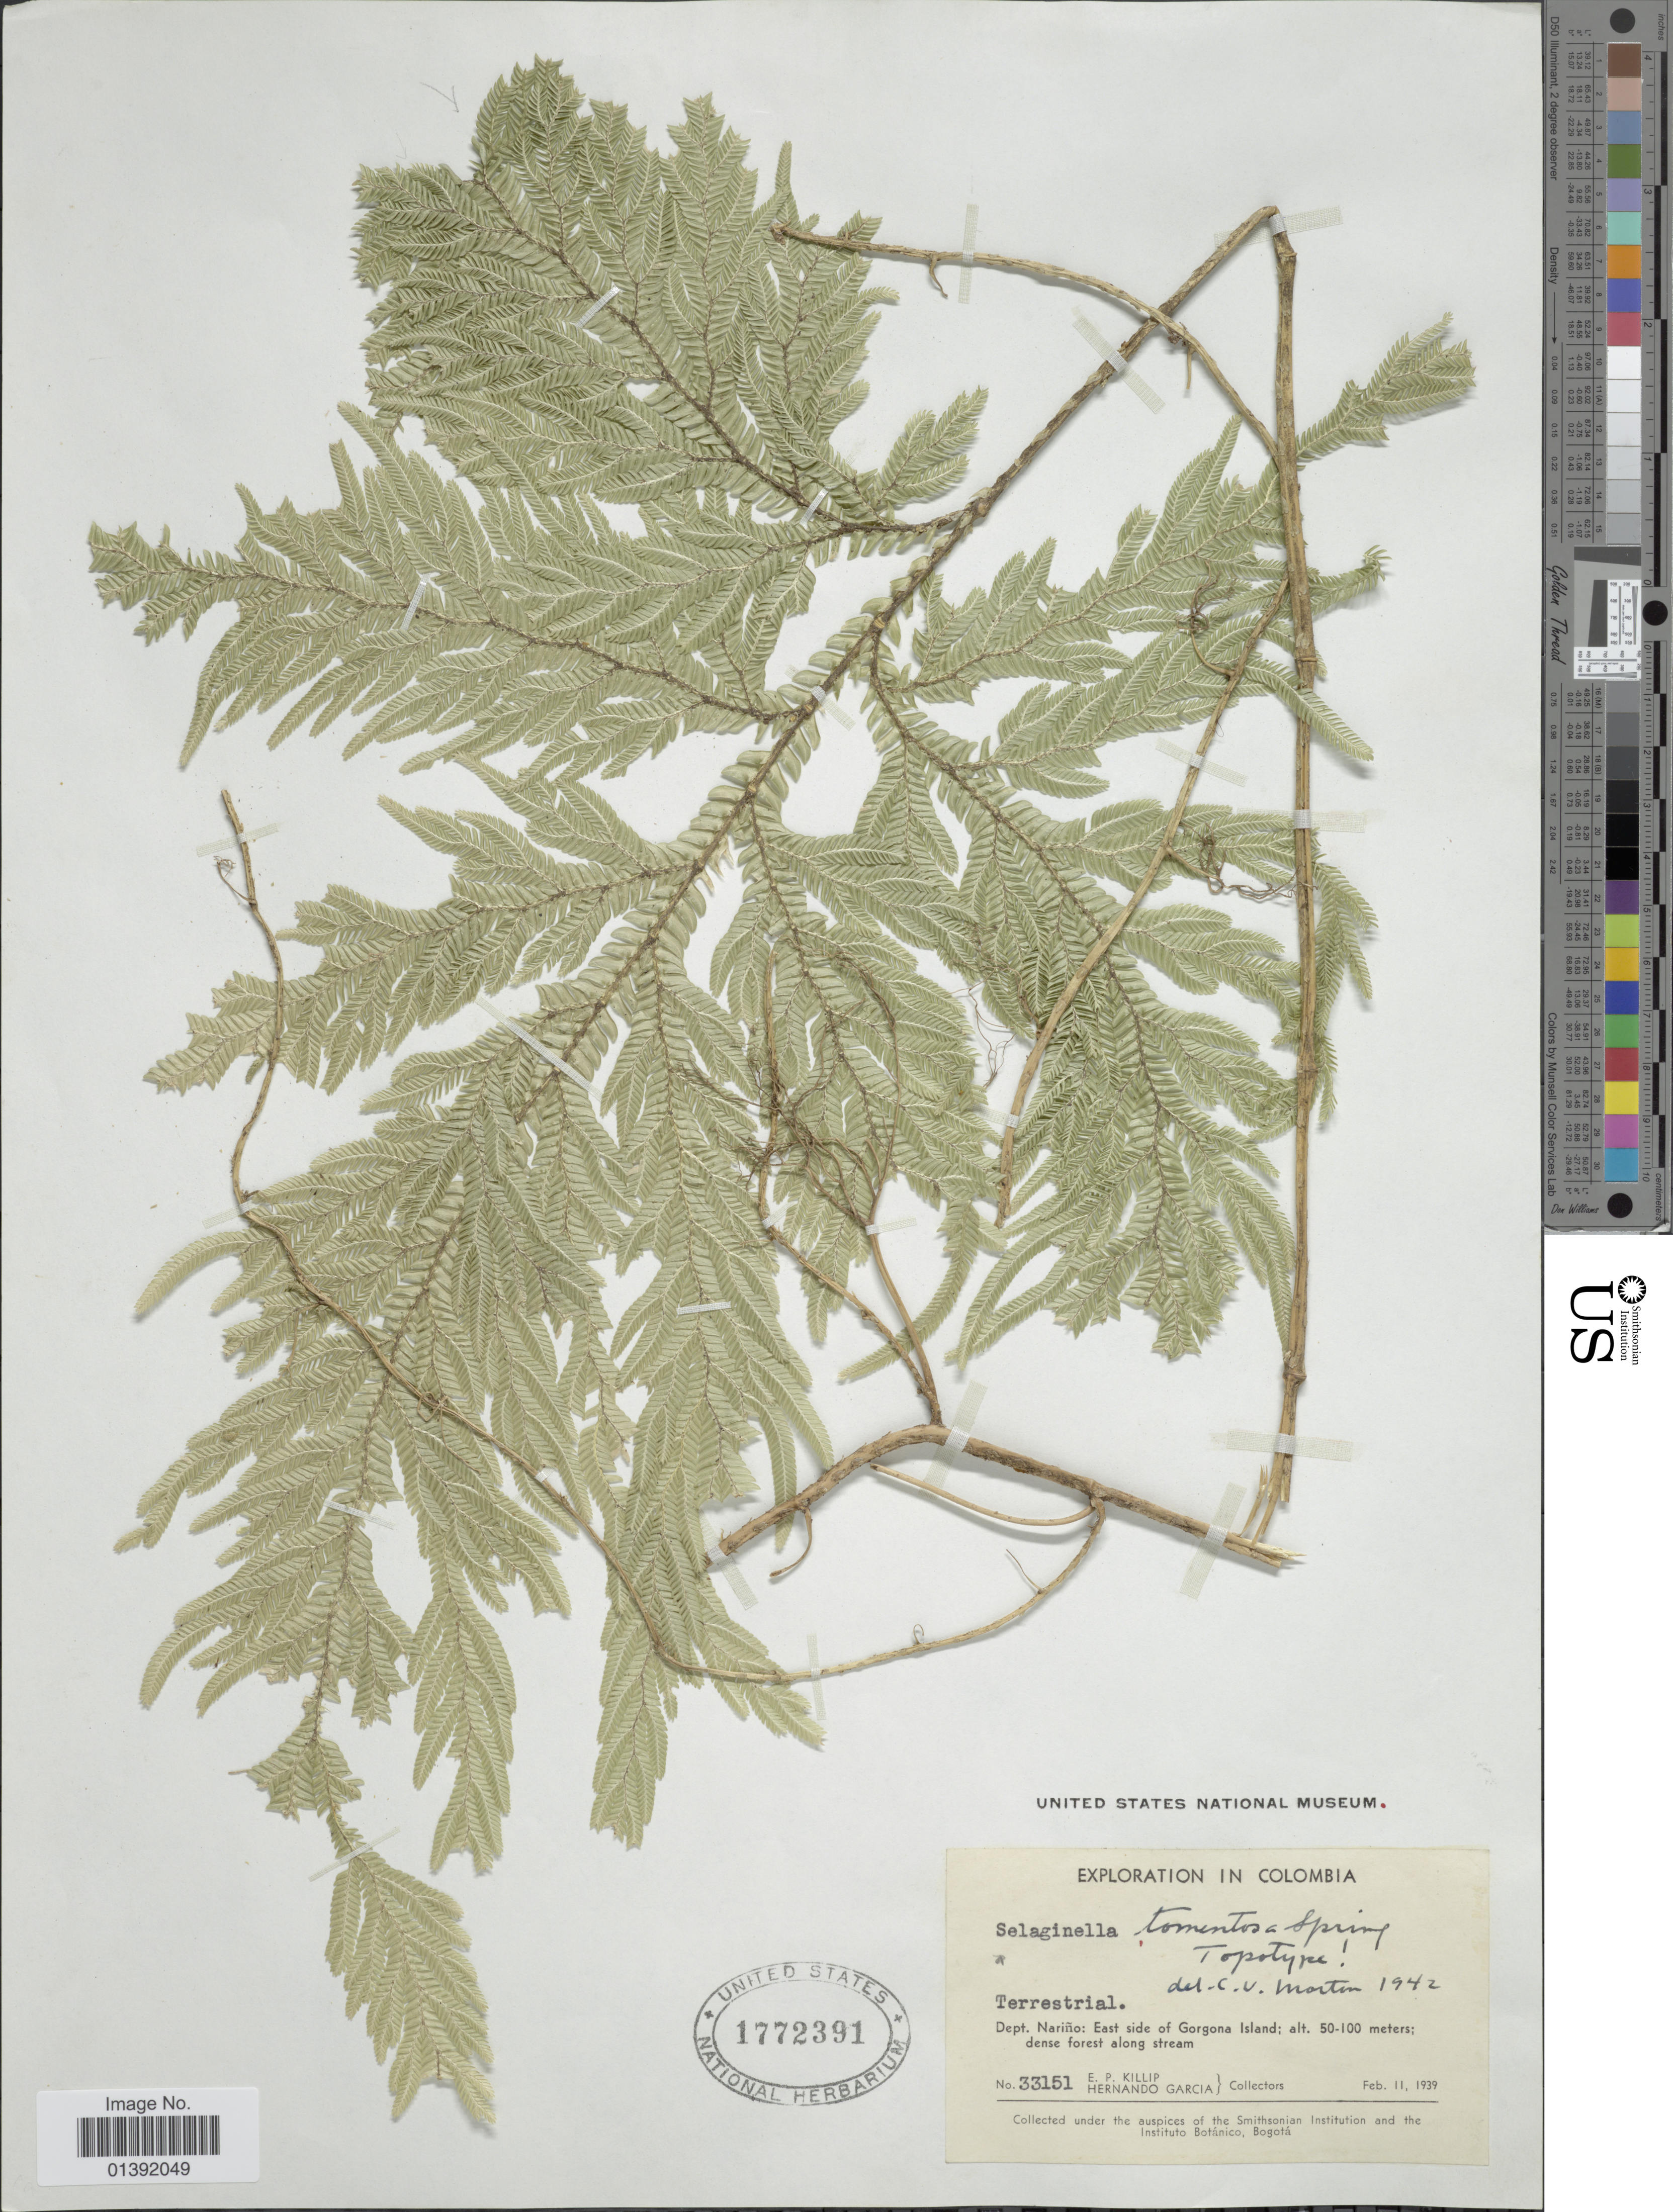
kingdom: Plantae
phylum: Tracheophyta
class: Lycopodiopsida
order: Selaginellales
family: Selaginellaceae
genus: Selaginella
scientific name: Selaginella tomentosa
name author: Spring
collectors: E. P. Killip & H. Garcia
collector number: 33151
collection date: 1939-02-11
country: Colombia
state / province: Nariño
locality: East side of Gorgona Island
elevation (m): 50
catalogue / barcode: US 1772391